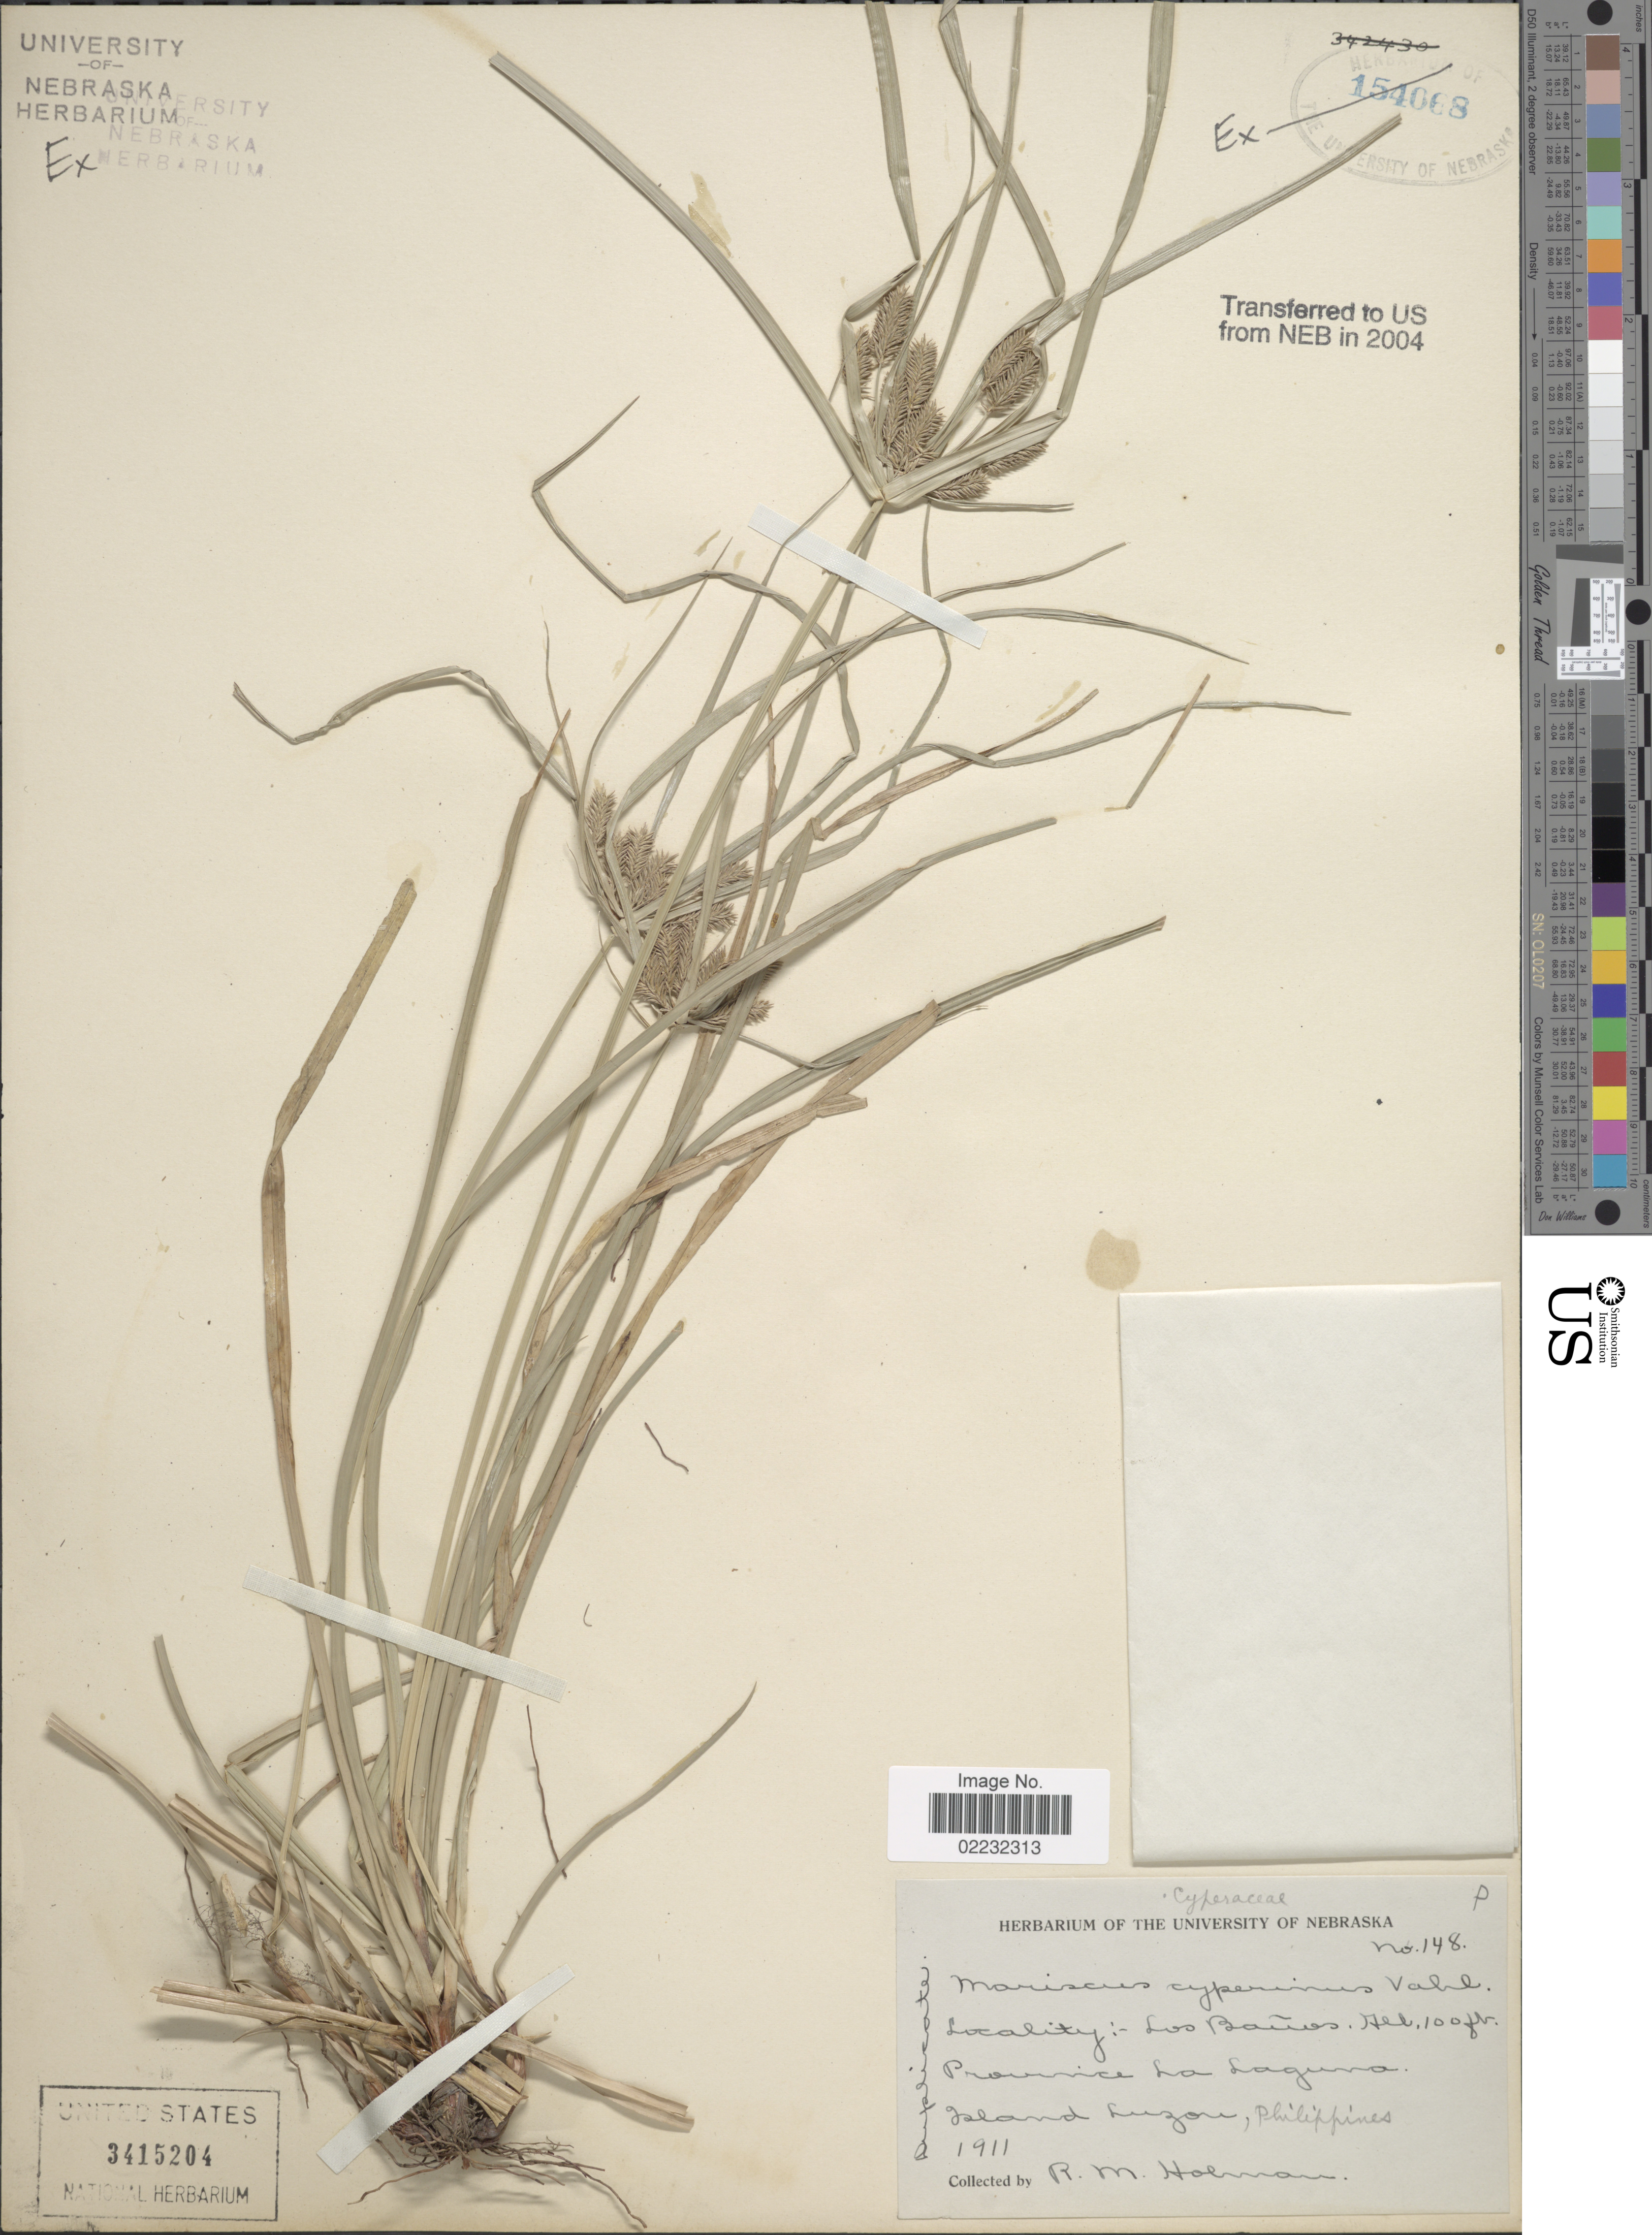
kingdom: Plantae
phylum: Tracheophyta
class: Liliopsida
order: Poales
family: Cyperaceae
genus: Cyperus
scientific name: Cyperus cyperinus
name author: (Retz.) Valck. Sur.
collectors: R. Holman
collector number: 148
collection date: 1911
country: Philippines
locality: Los Banos, Province La Laguna, Island Luzon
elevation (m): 30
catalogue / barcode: US 3415204